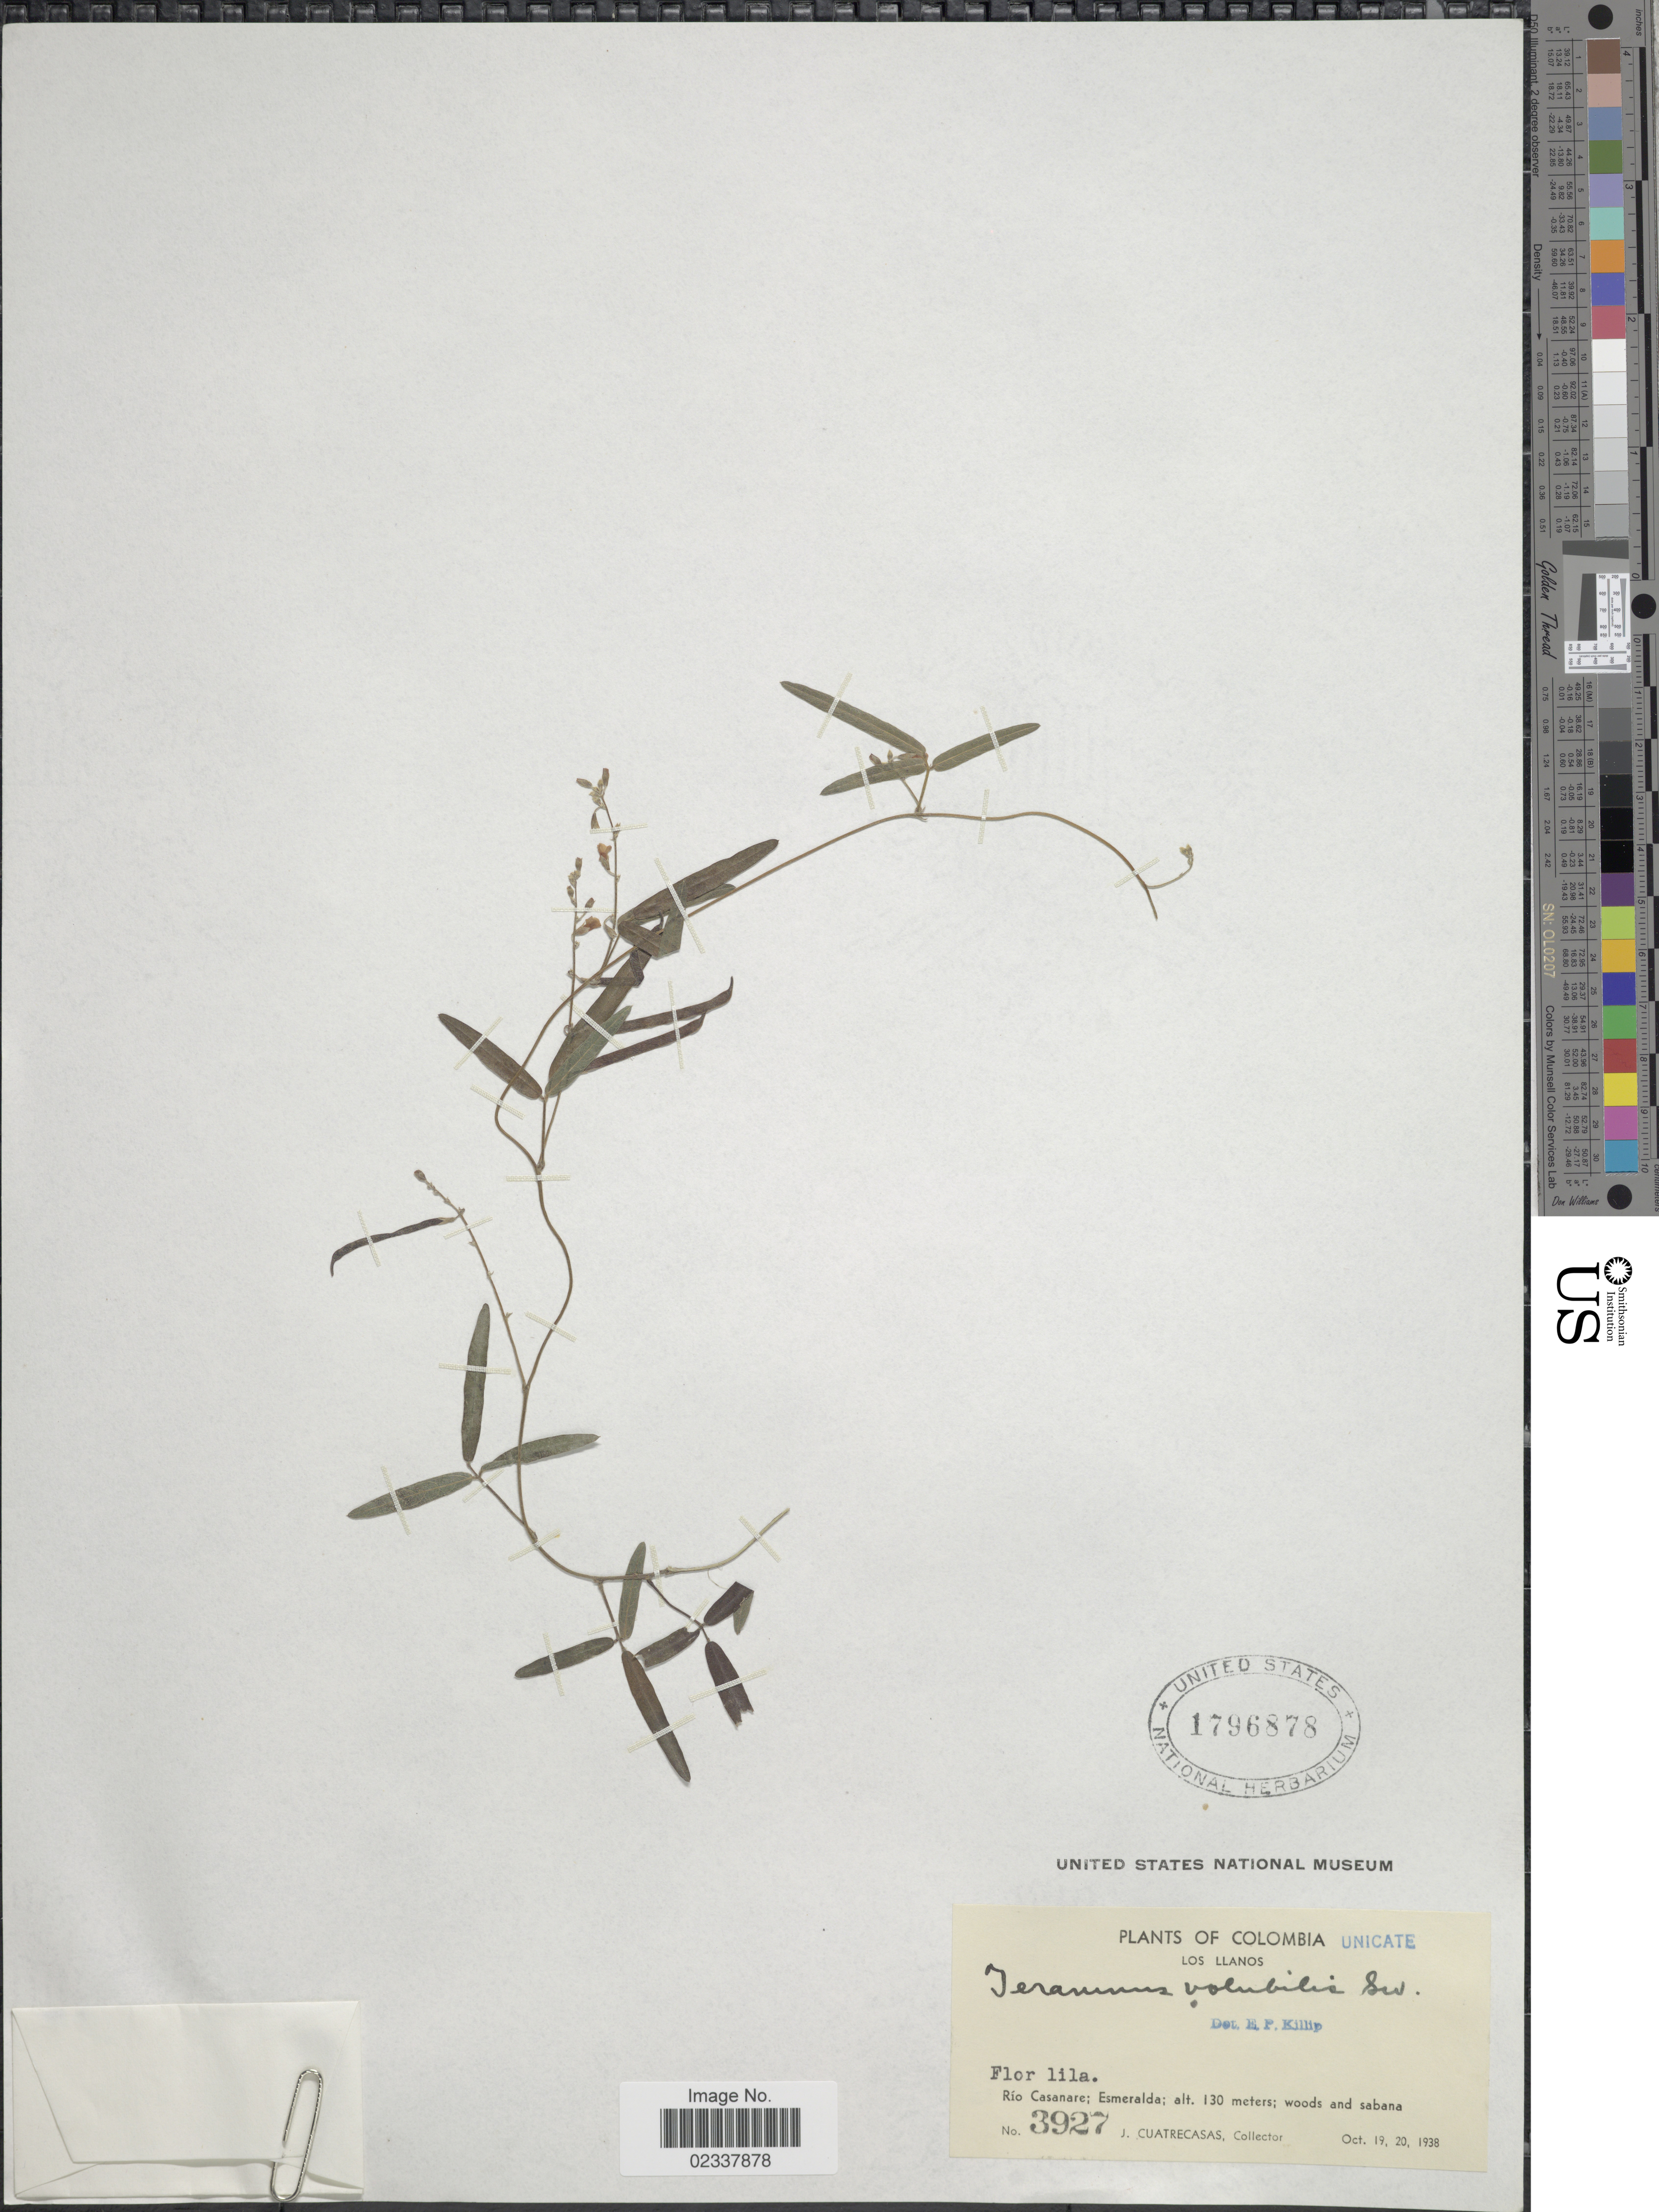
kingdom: Plantae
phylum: Tracheophyta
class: Magnoliopsida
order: Fabales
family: Fabaceae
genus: Teramnus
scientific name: Teramnus volubilis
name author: Sw.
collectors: J. Cuatrecasas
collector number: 3927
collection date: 1938-10-19/1938-10-20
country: Colombia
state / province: Casanare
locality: Los Llanos, Río Casanare; Esmeralda; woods and sabana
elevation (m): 130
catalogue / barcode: US 1796878